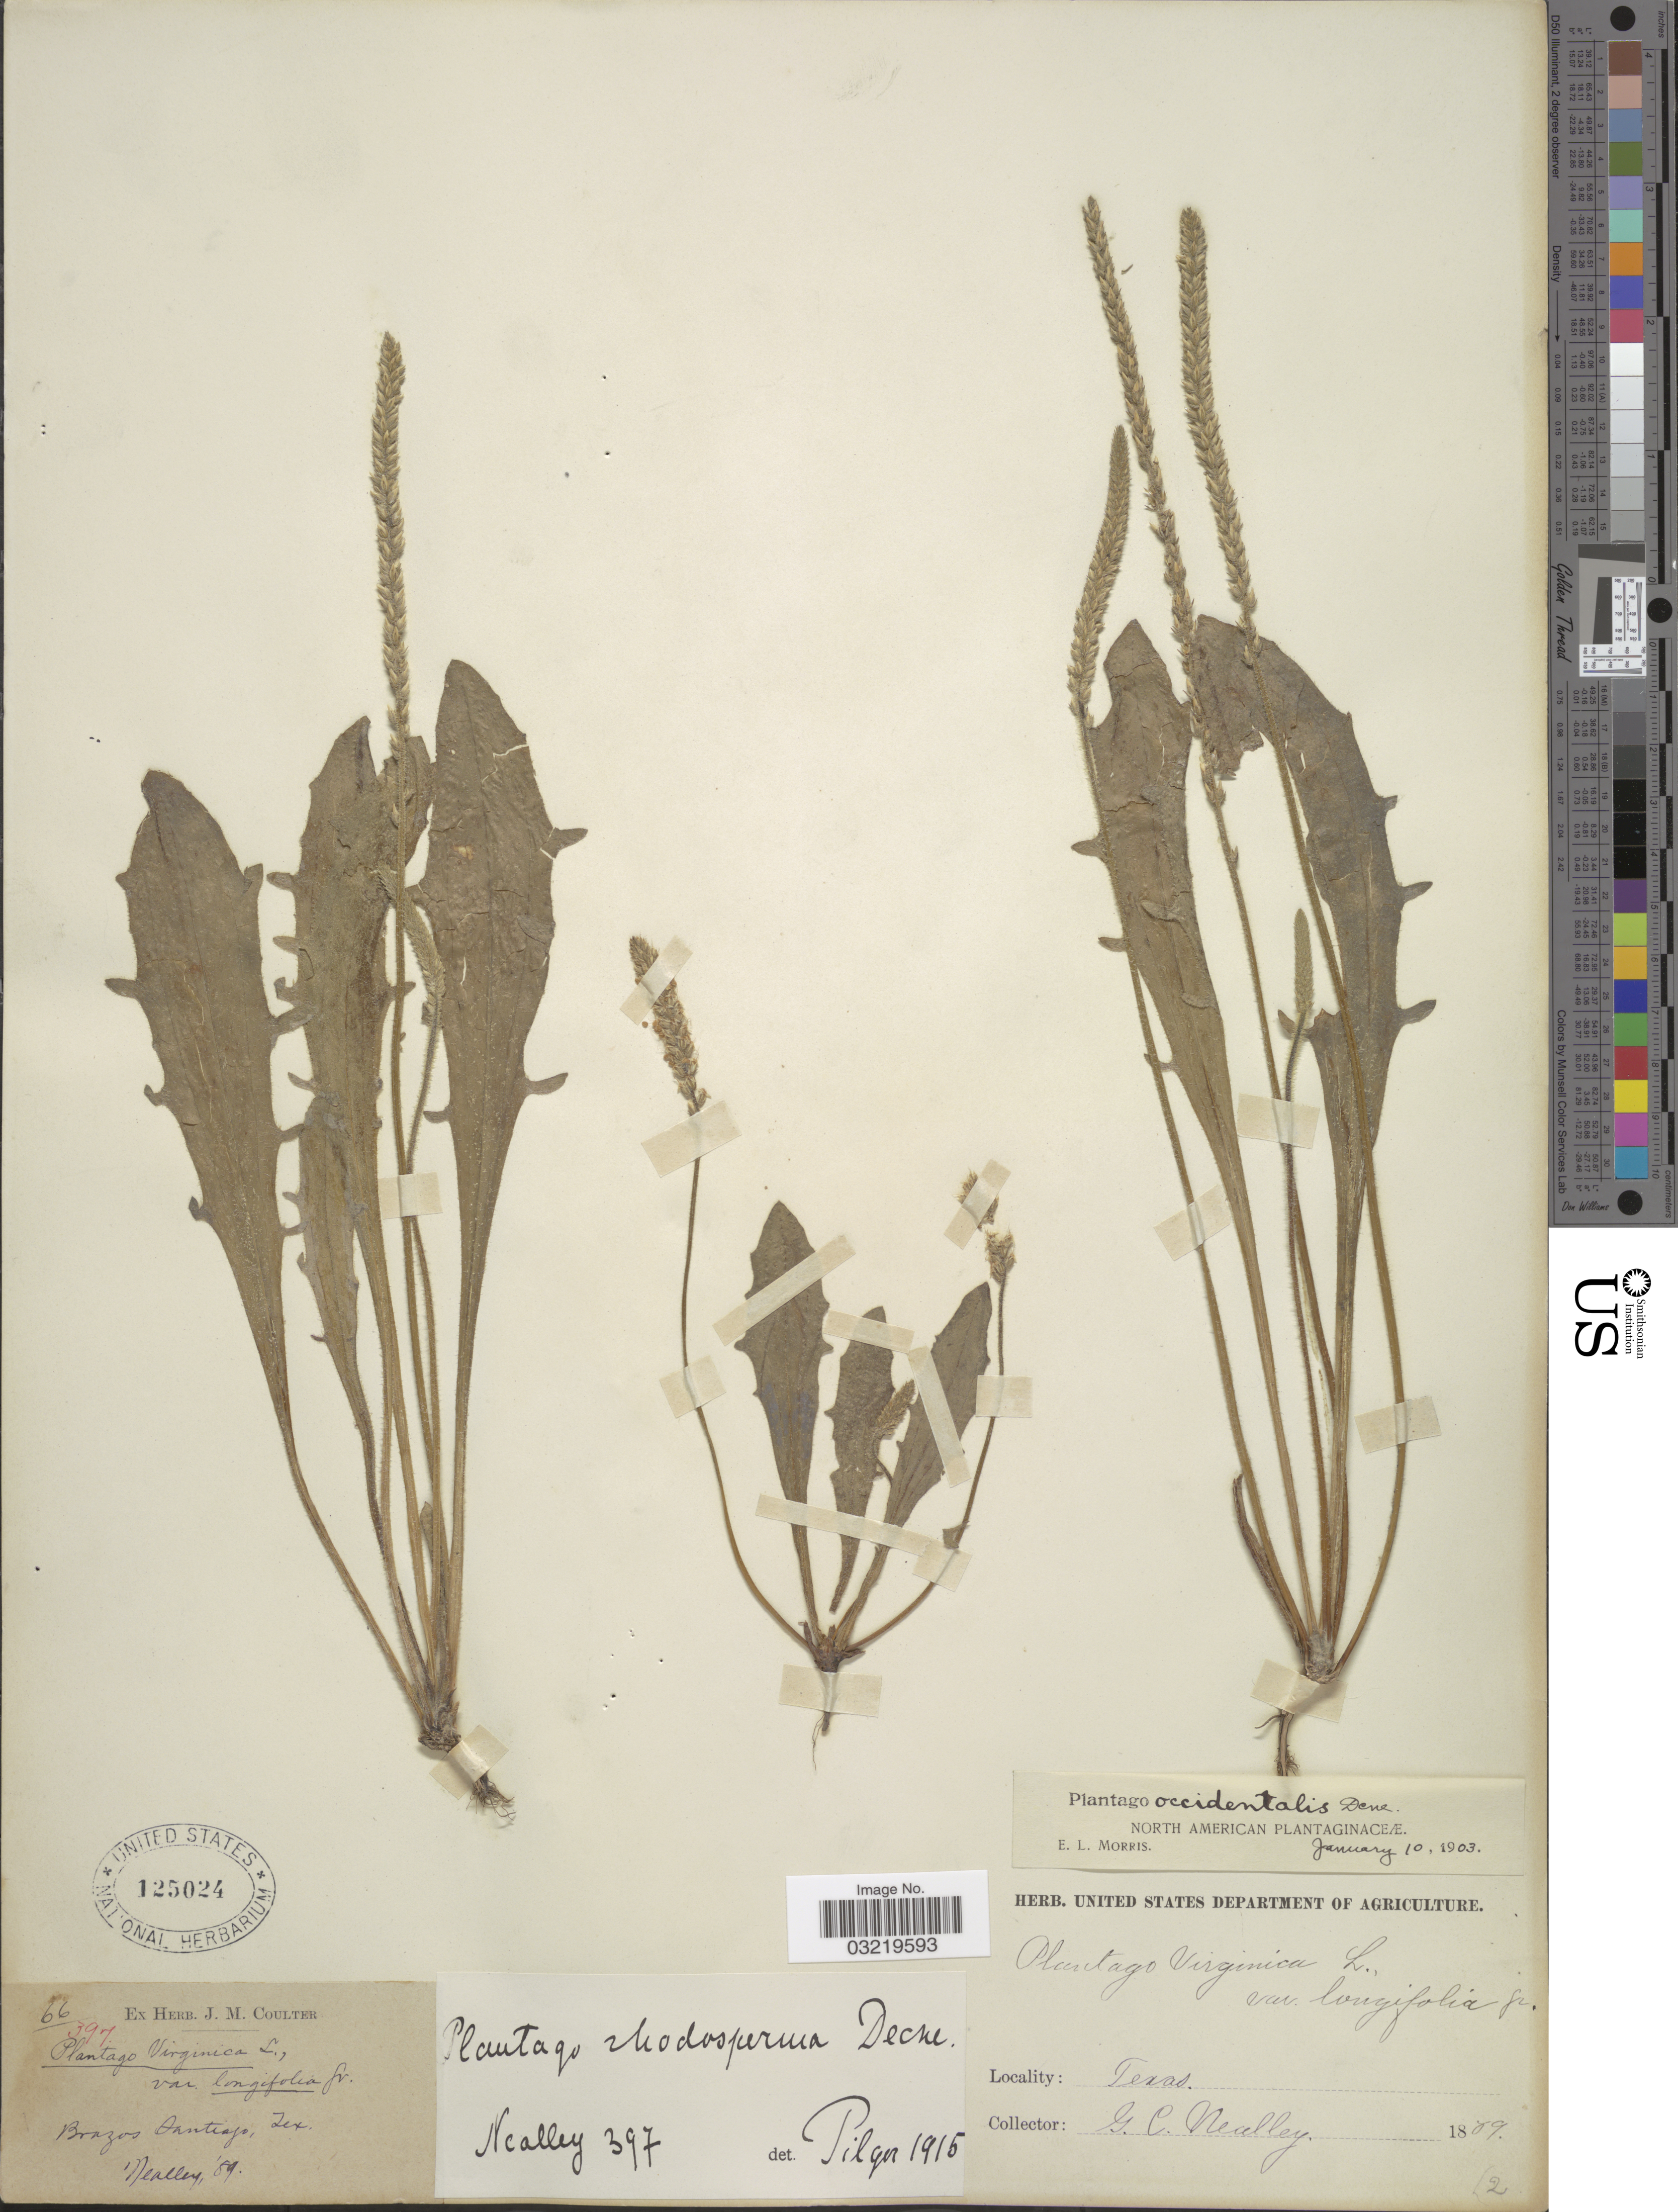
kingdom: Plantae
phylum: Tracheophyta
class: Magnoliopsida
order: Lamiales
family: Plantaginaceae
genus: Plantago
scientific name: Plantago rhodosperma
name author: Decne.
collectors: G. C. Nealley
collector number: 66/397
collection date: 1889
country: United States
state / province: Texas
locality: Brazos Santiago.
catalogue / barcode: US 125024